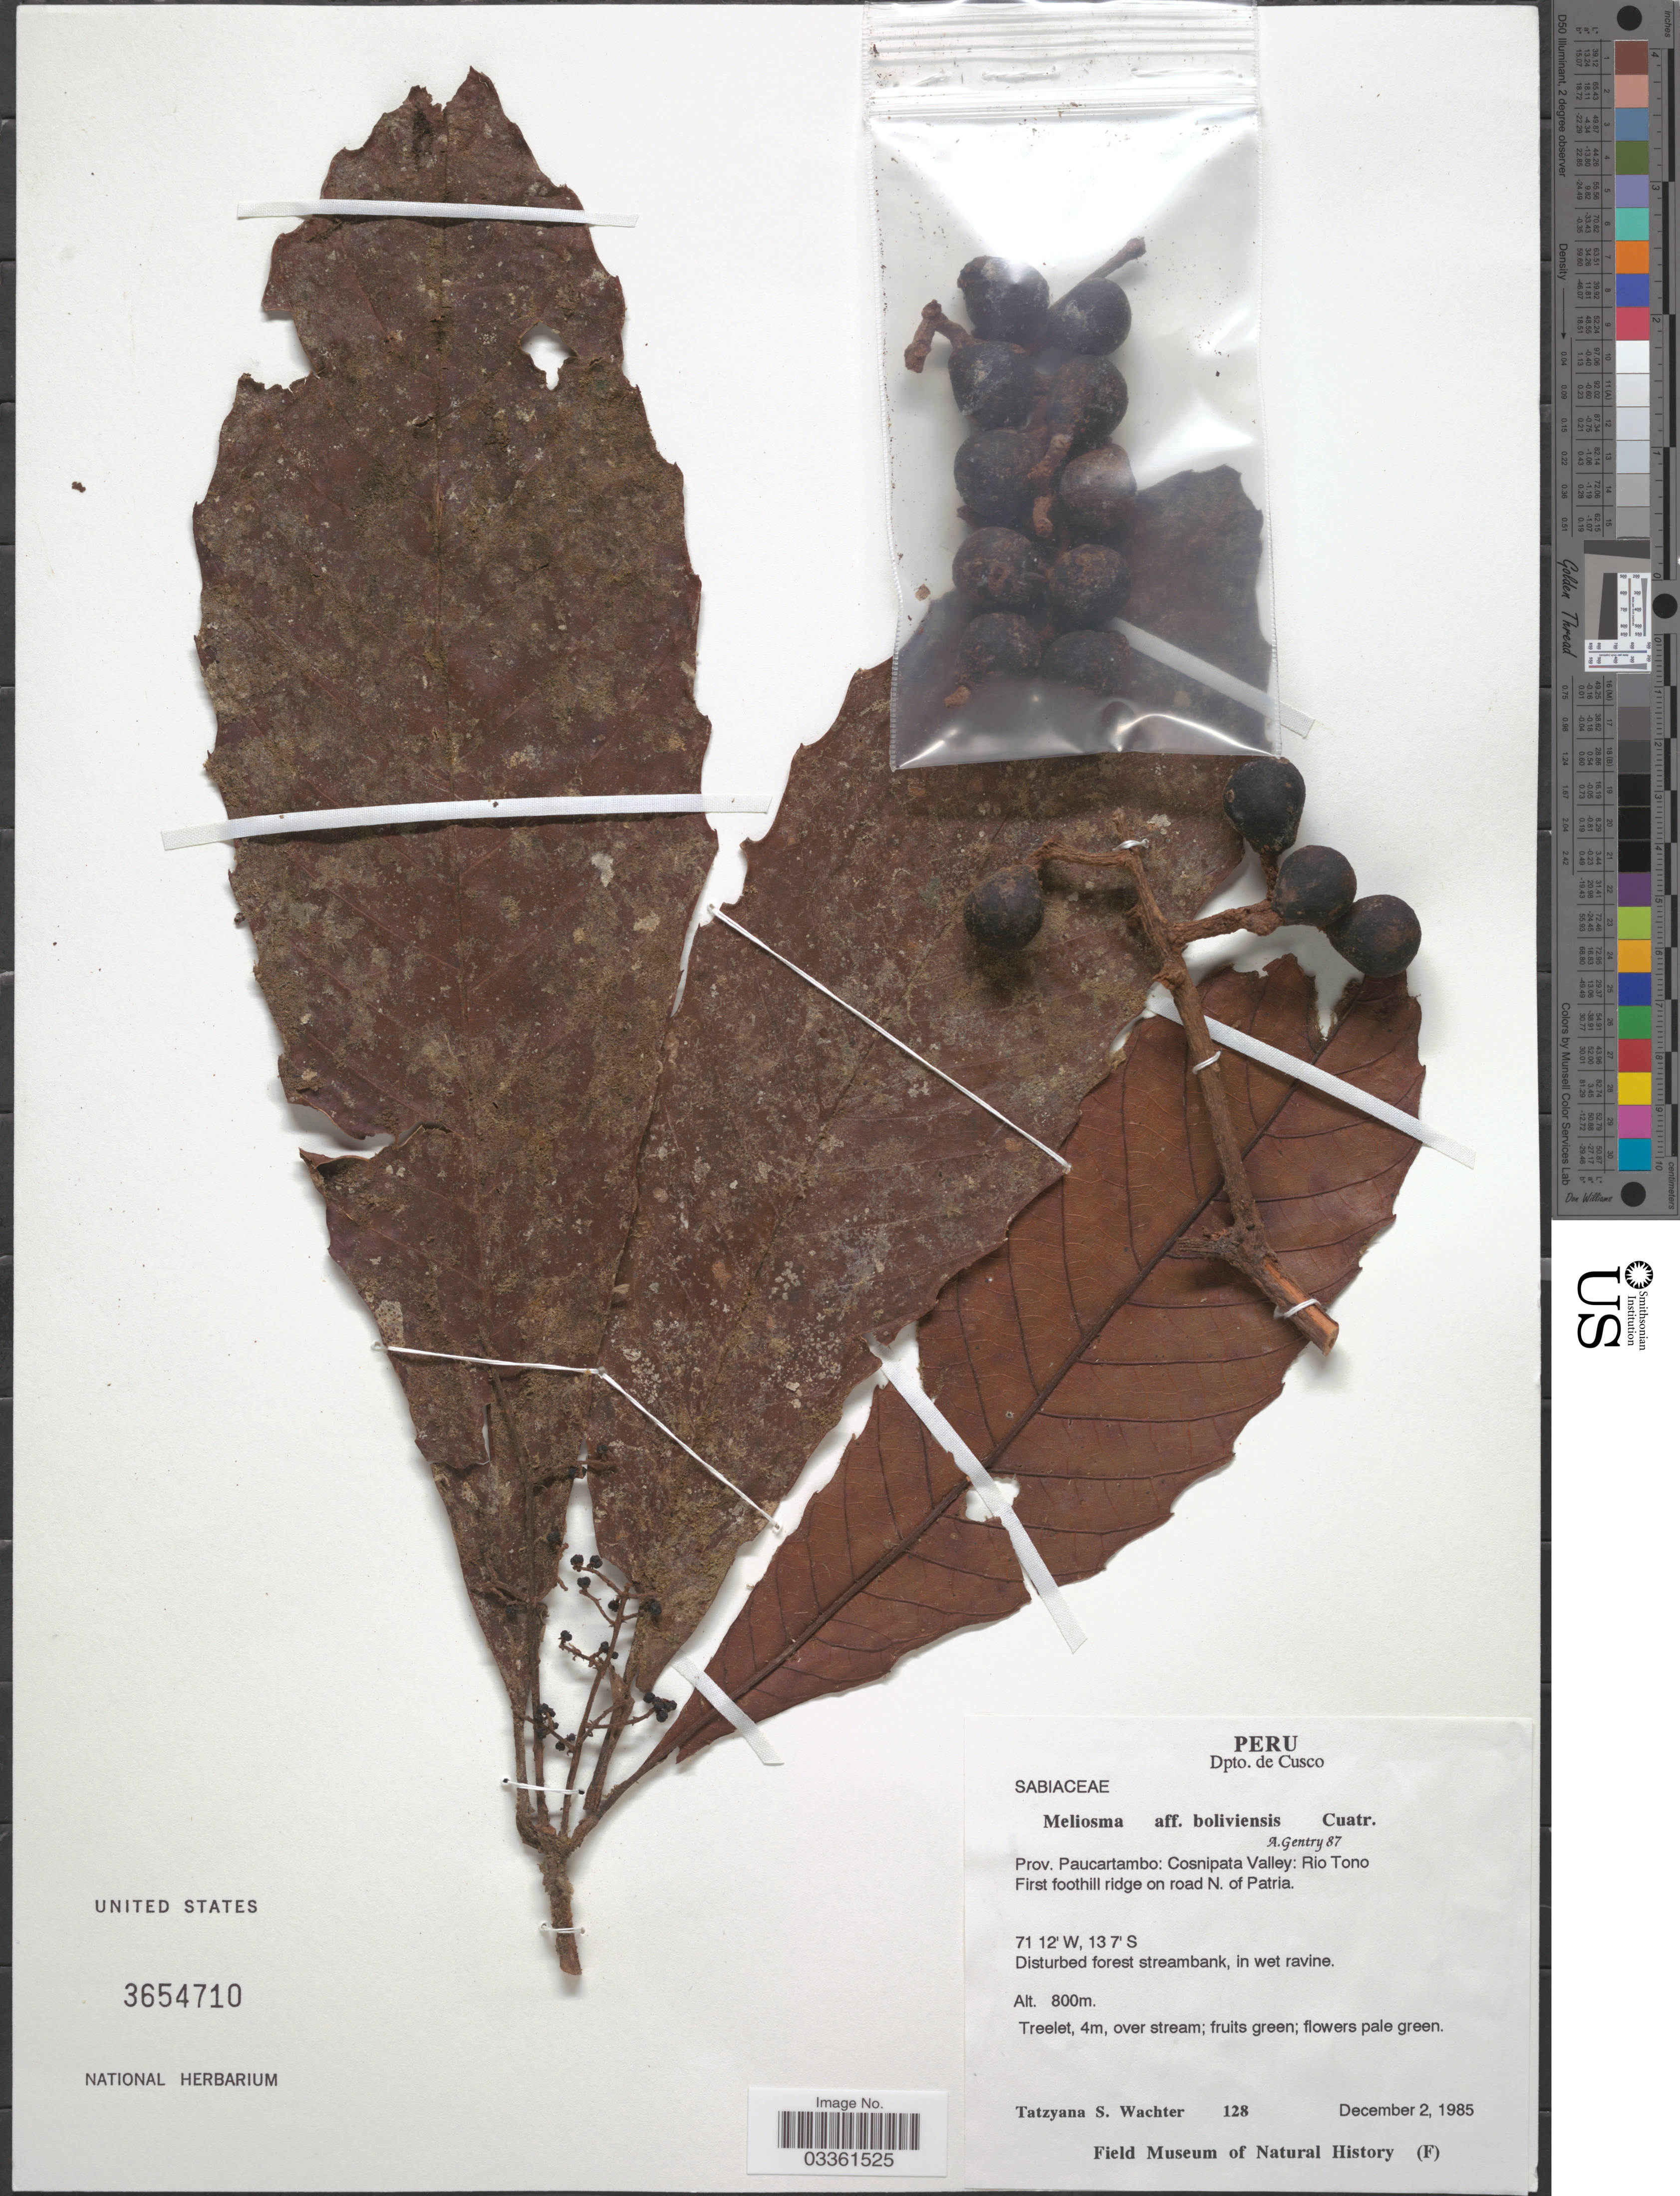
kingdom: Plantae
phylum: Tracheophyta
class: Magnoliopsida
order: Proteales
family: Sabiaceae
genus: Meliosma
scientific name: Meliosma boliviensis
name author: Cuatrec.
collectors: T. Wachter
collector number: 128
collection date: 1985-12-02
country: Peru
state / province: Cusco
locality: Dpto. de Cusco. Prov. Paucartambo: Cosnipata Valley: Rio Tono First foothill ridge on road N. of Patria.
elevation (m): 800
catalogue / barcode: US 3654710